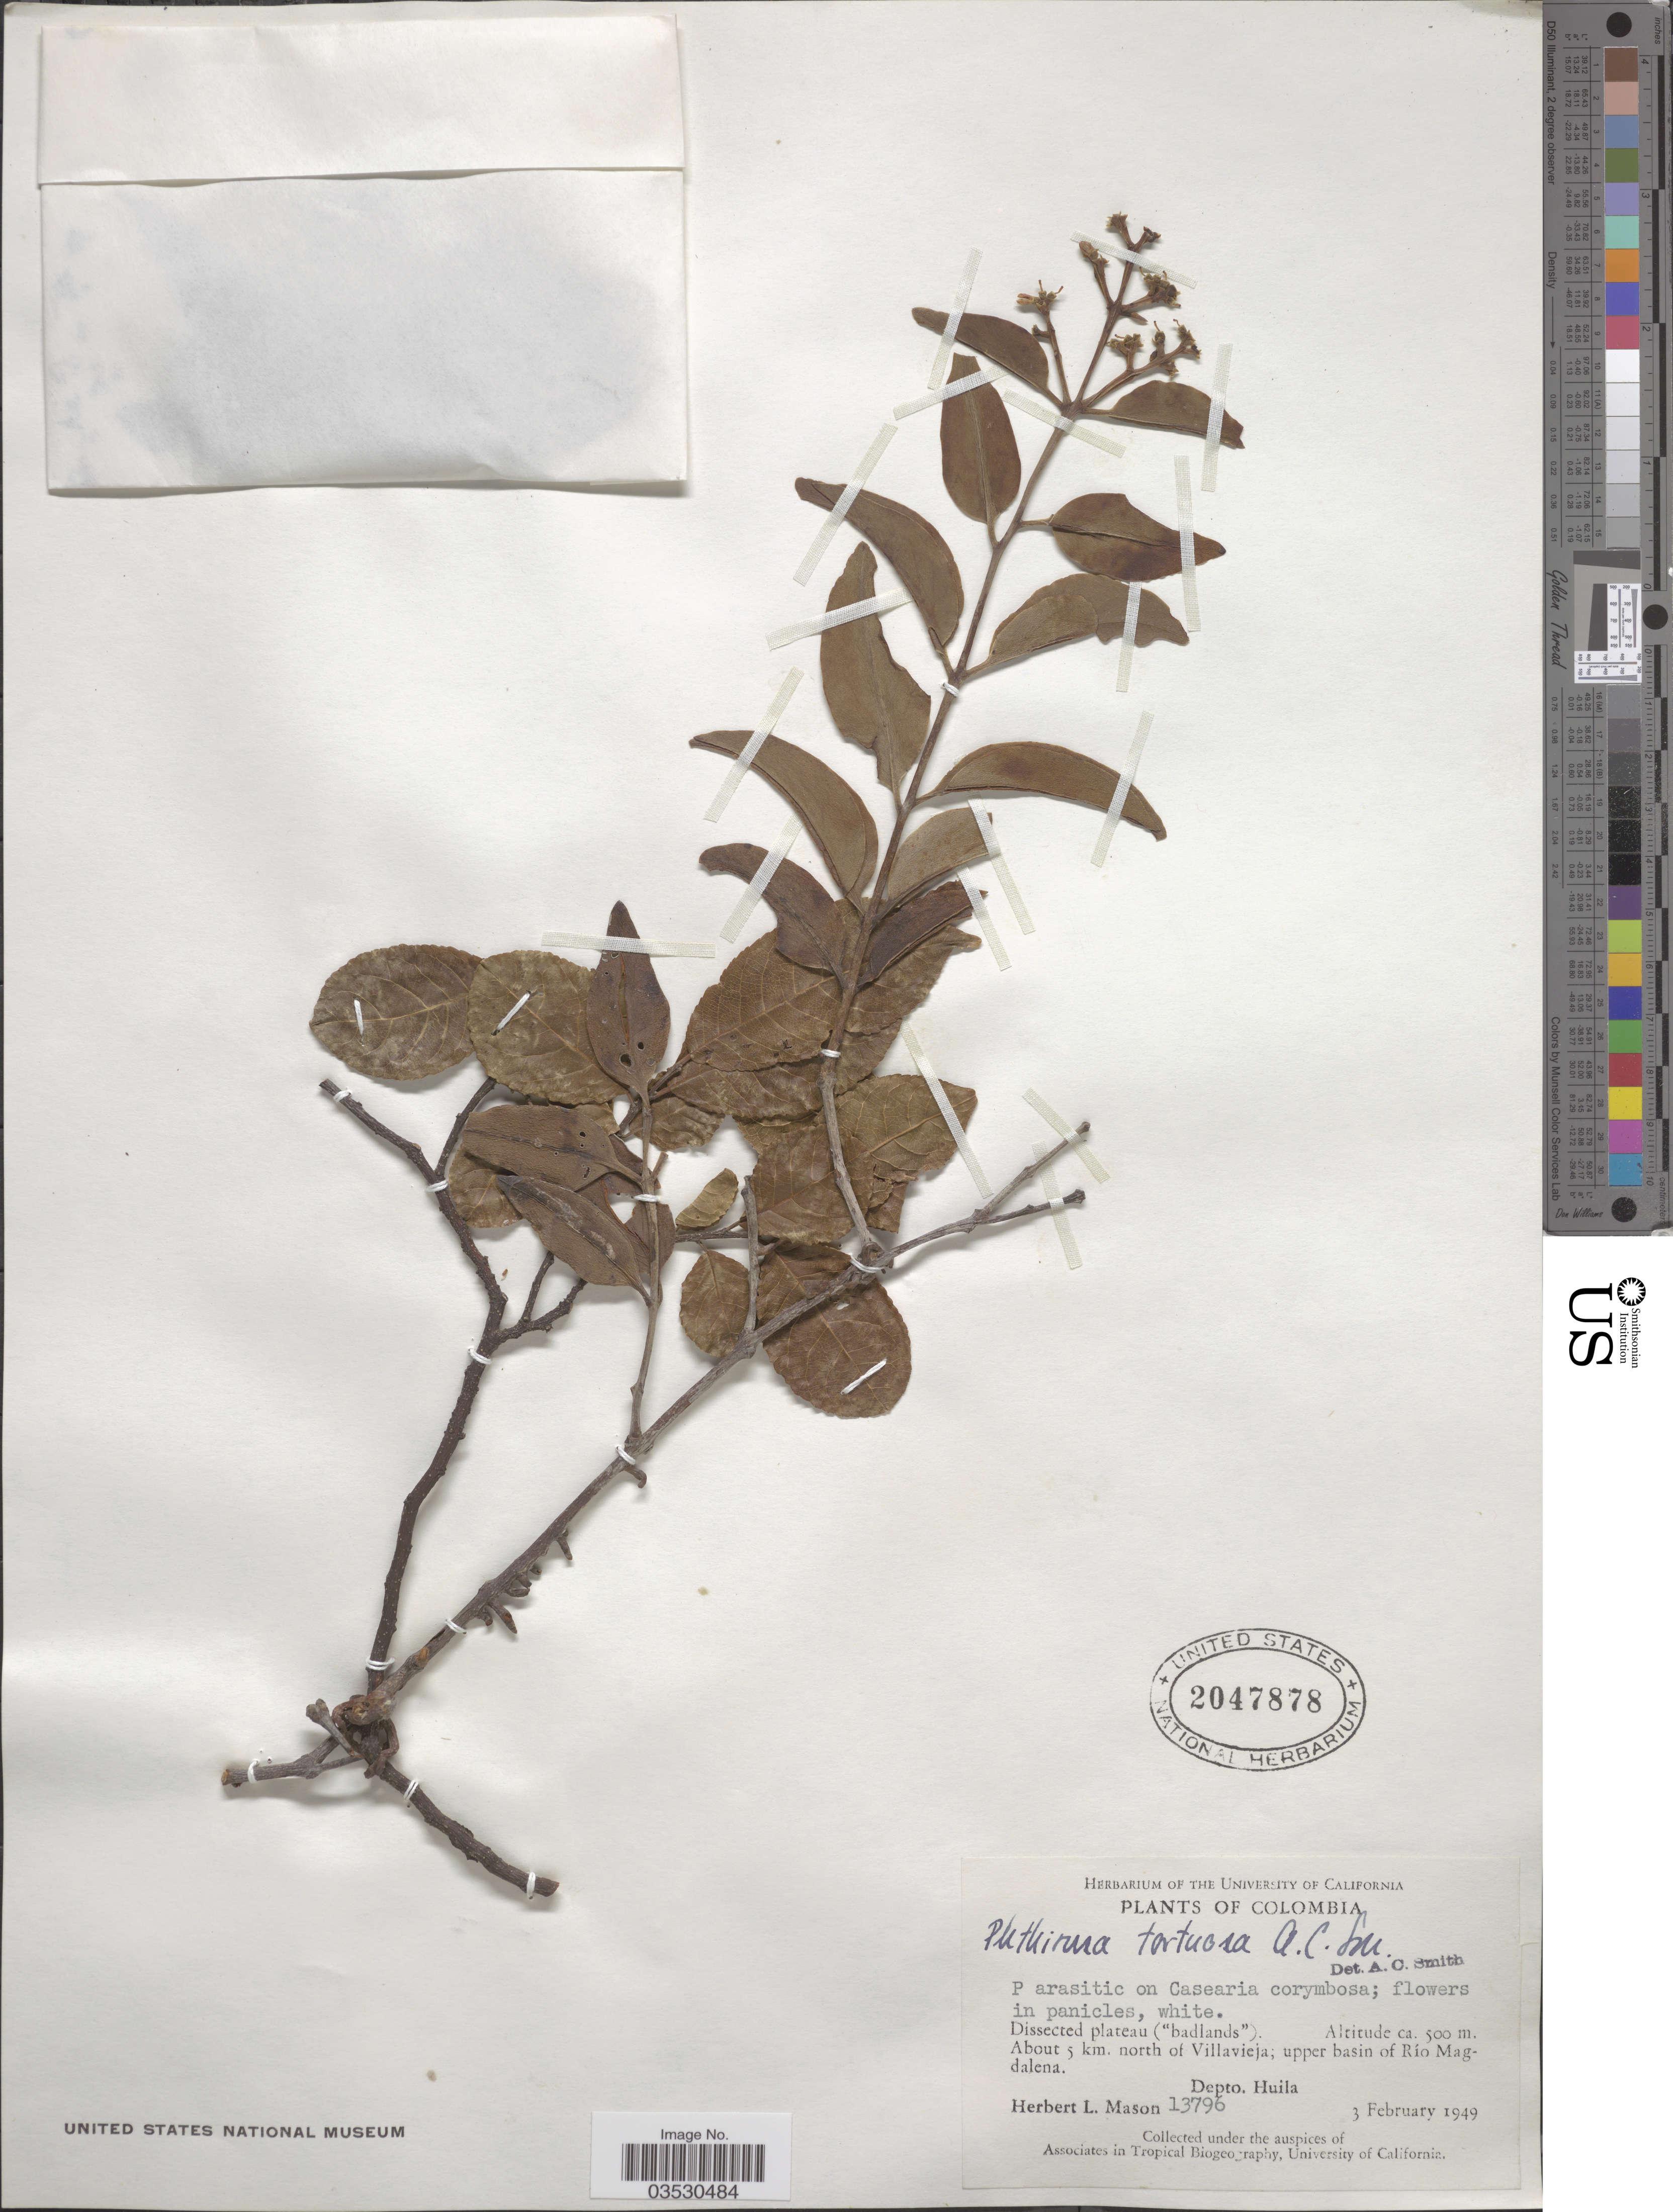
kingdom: Plantae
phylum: Tracheophyta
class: Magnoliopsida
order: Santalales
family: Loranthaceae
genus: Phthirusa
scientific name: Phthirusa tortuosa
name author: A.C. Sm.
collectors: H. L. Mason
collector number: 13796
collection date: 1949-02-03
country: Colombia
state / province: Huila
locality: About 5 km. north of Villavieja; upper basin of Río Magdalena. Depto. Huila.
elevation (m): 500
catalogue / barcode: US 2047878